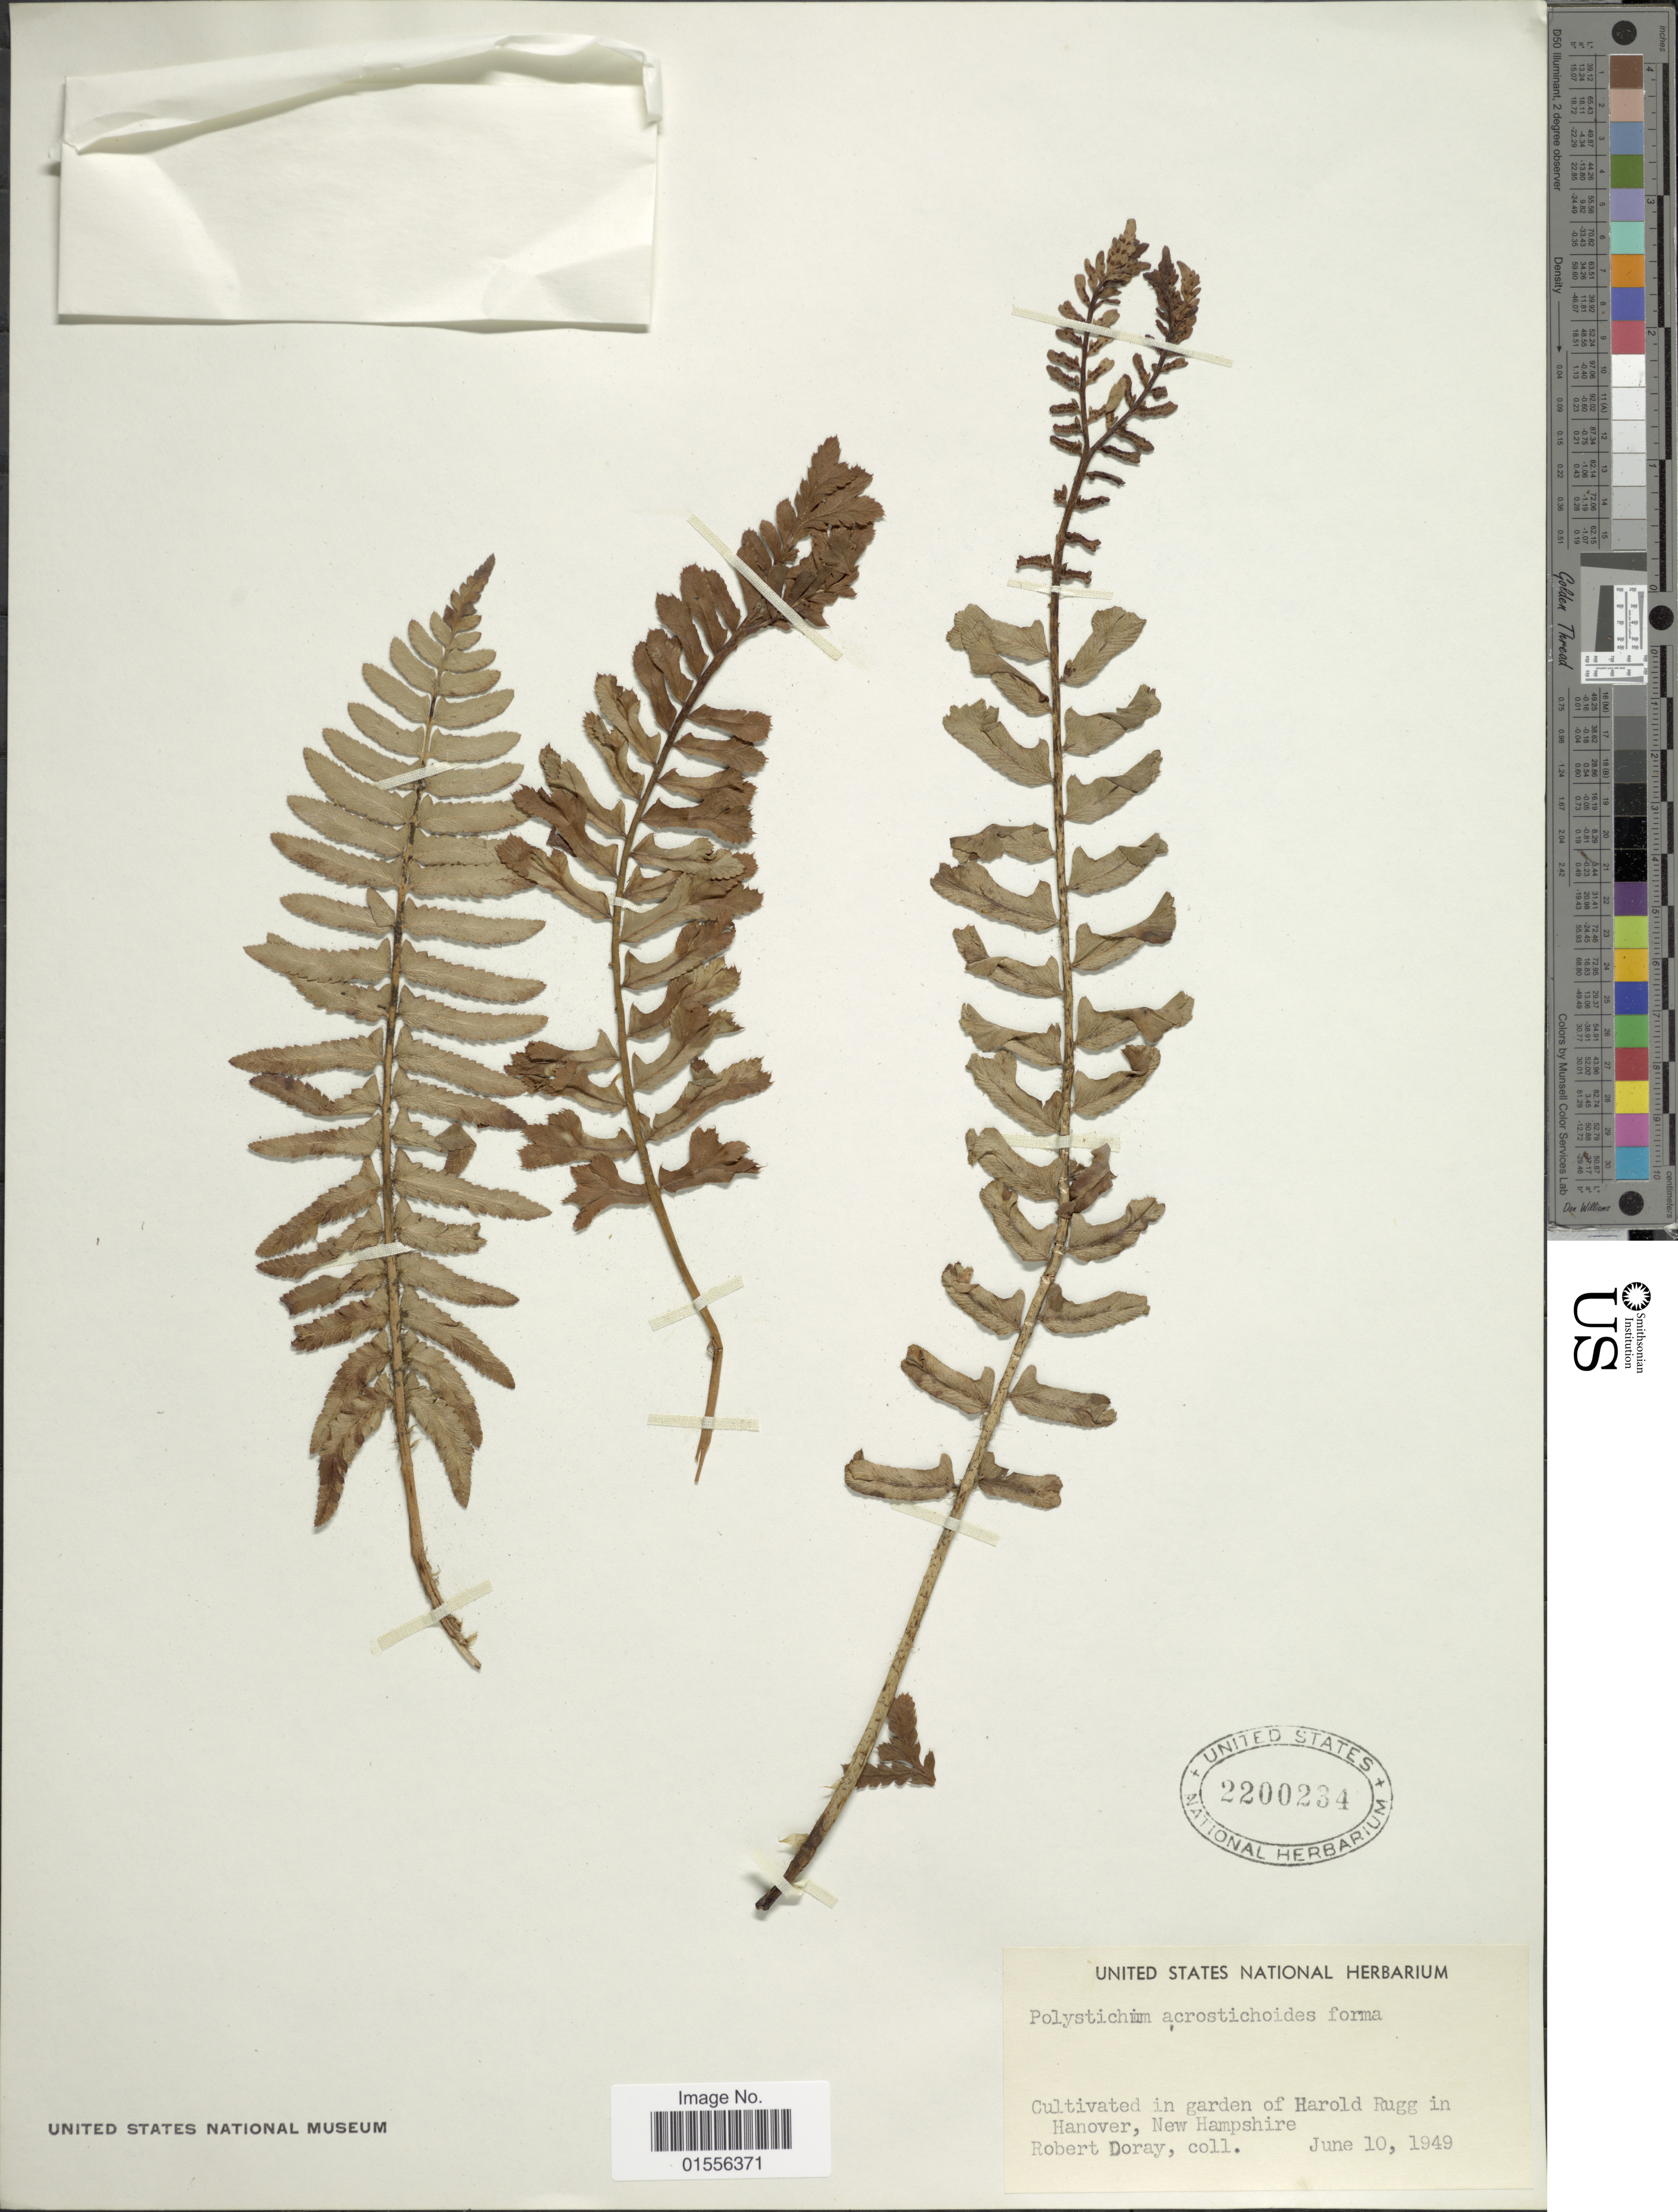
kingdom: Plantae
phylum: Tracheophyta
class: Polypodiopsida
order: Polypodiales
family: Dryopteridaceae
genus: Polystichum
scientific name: Polystichum acrostichoides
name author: (Michx.) Schott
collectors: R. Doray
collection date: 1949-06-10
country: United States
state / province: New Hampshire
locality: In garden of Harold Rugg in Hanover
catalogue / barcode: US 2200234